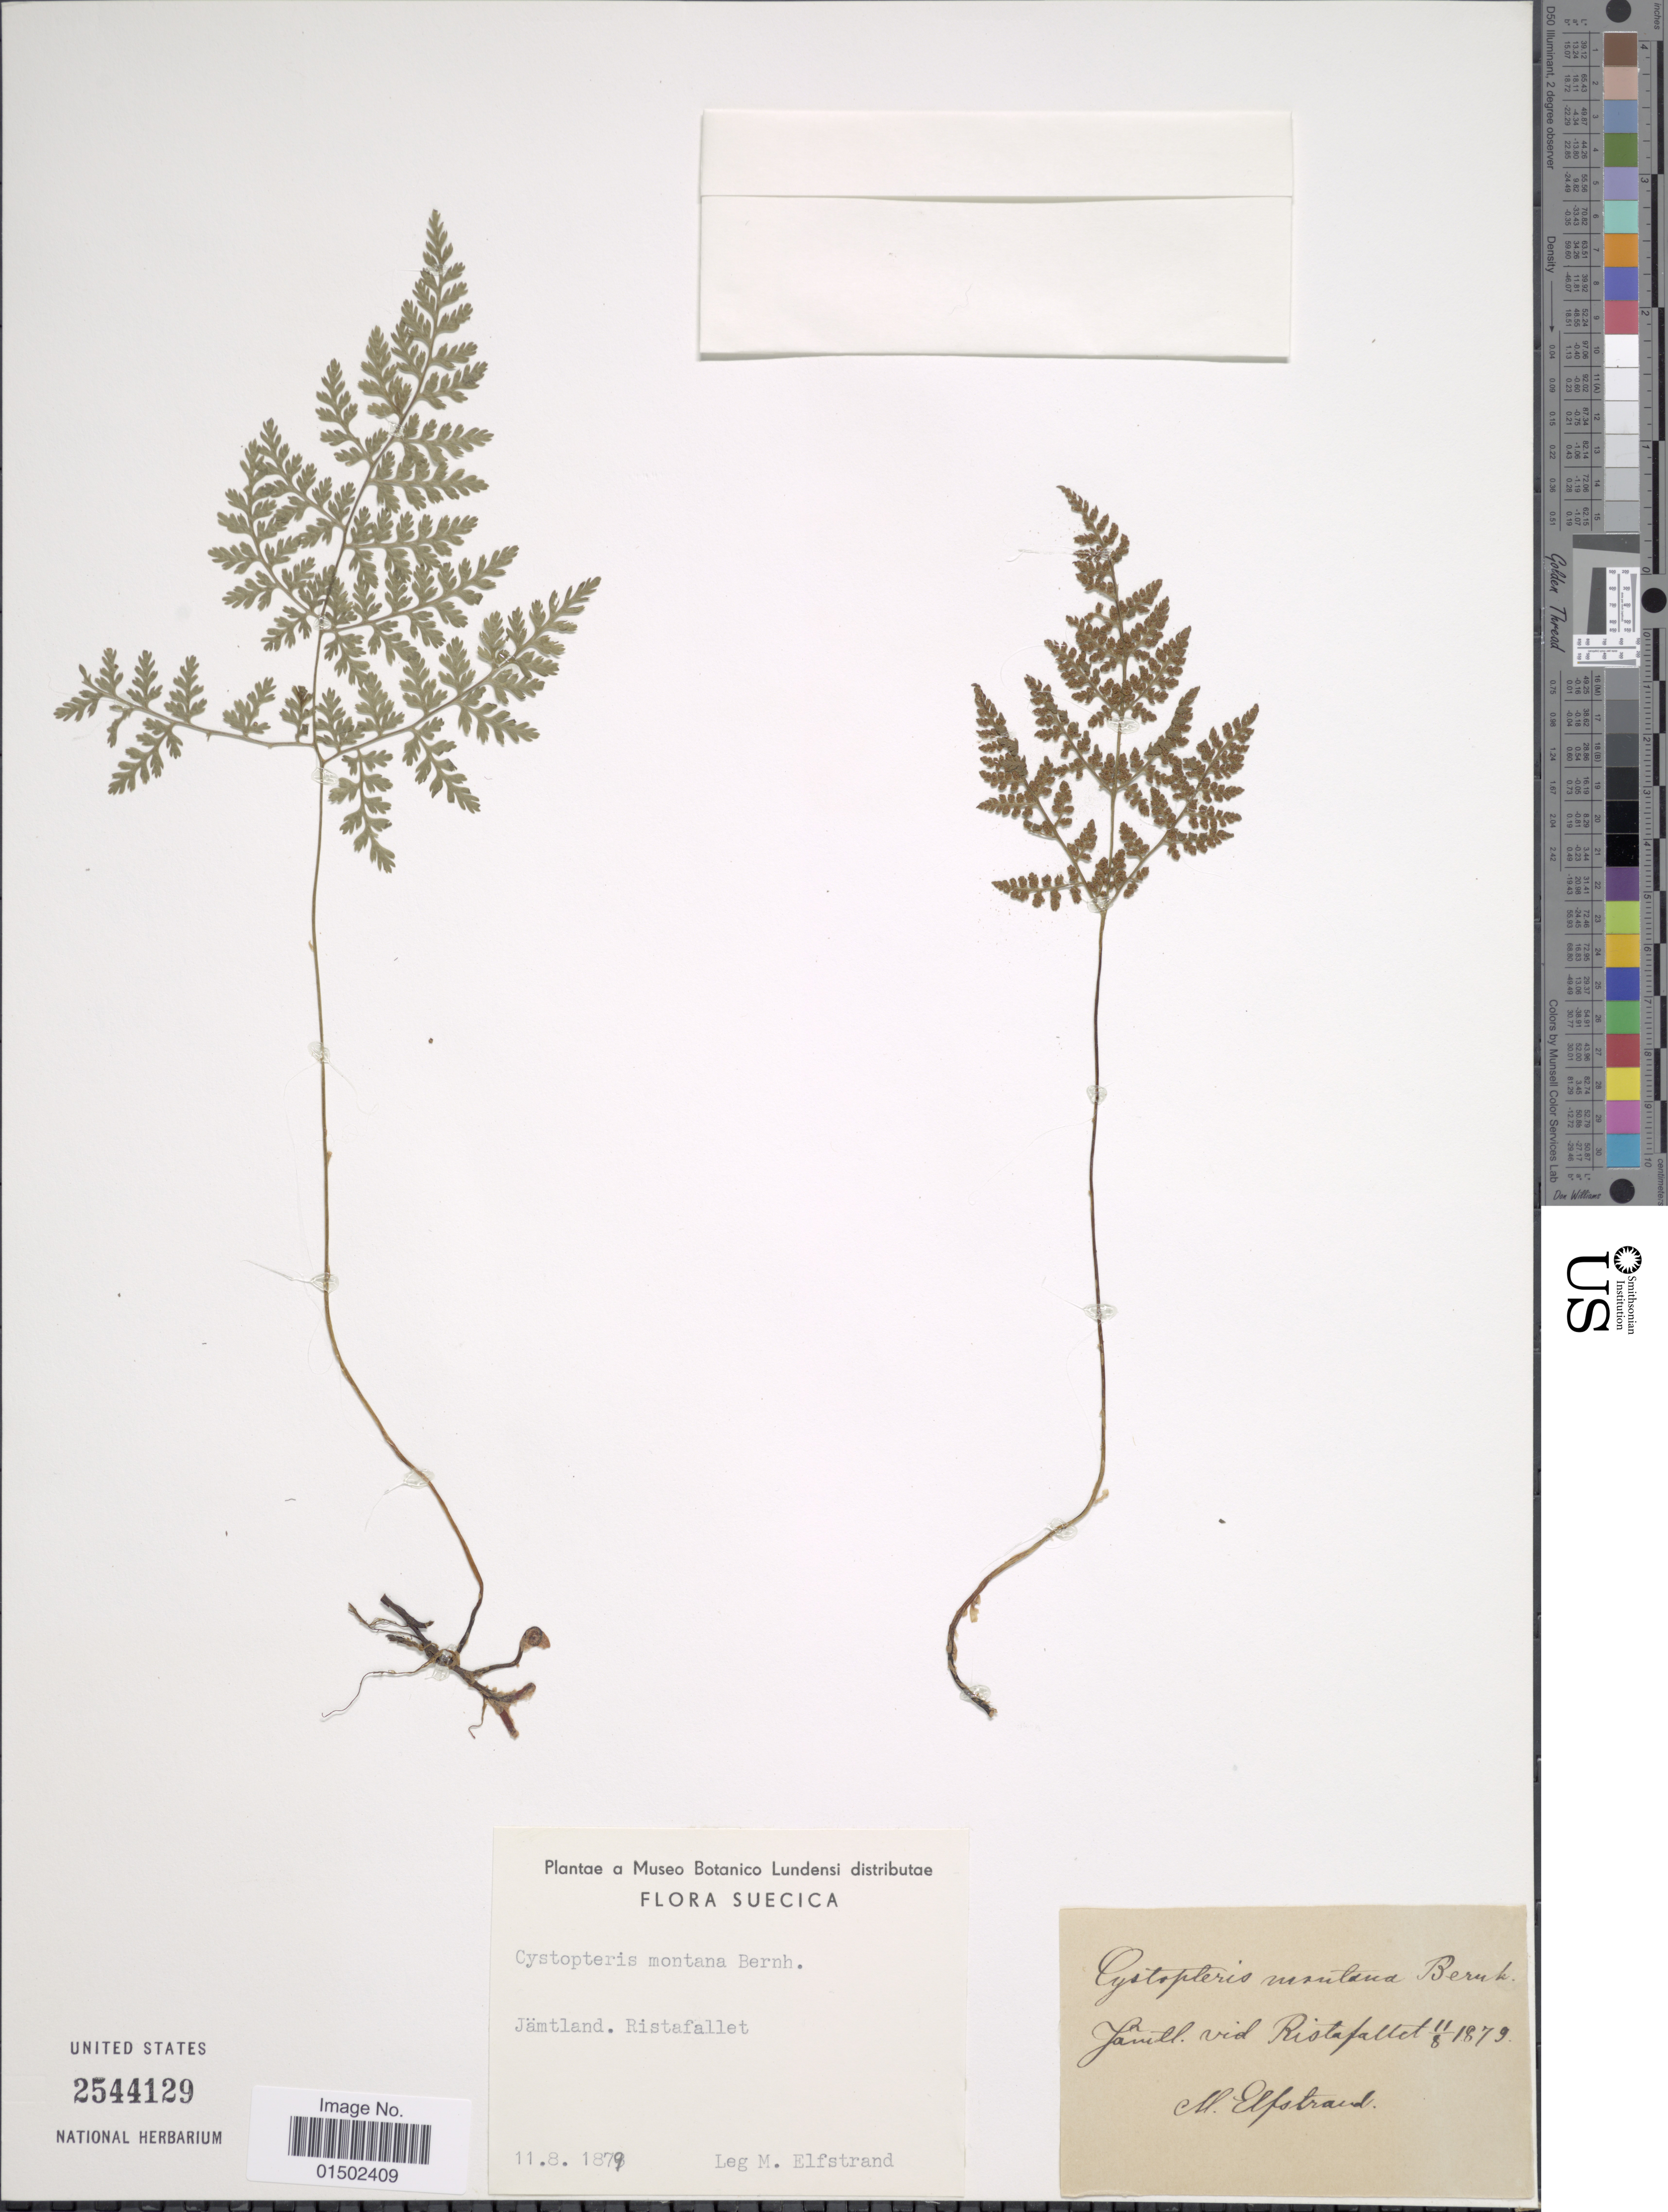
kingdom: Plantae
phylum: Tracheophyta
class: Polypodiopsida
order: Polypodiales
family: Cystopteridaceae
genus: Cystopteris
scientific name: Cystopteris montana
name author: (Lam.) Desv.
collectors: M. Elfstrand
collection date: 1879-08-11 or 1879-11-08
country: Sweden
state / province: Jämtland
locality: Ristafallet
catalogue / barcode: US 2544129